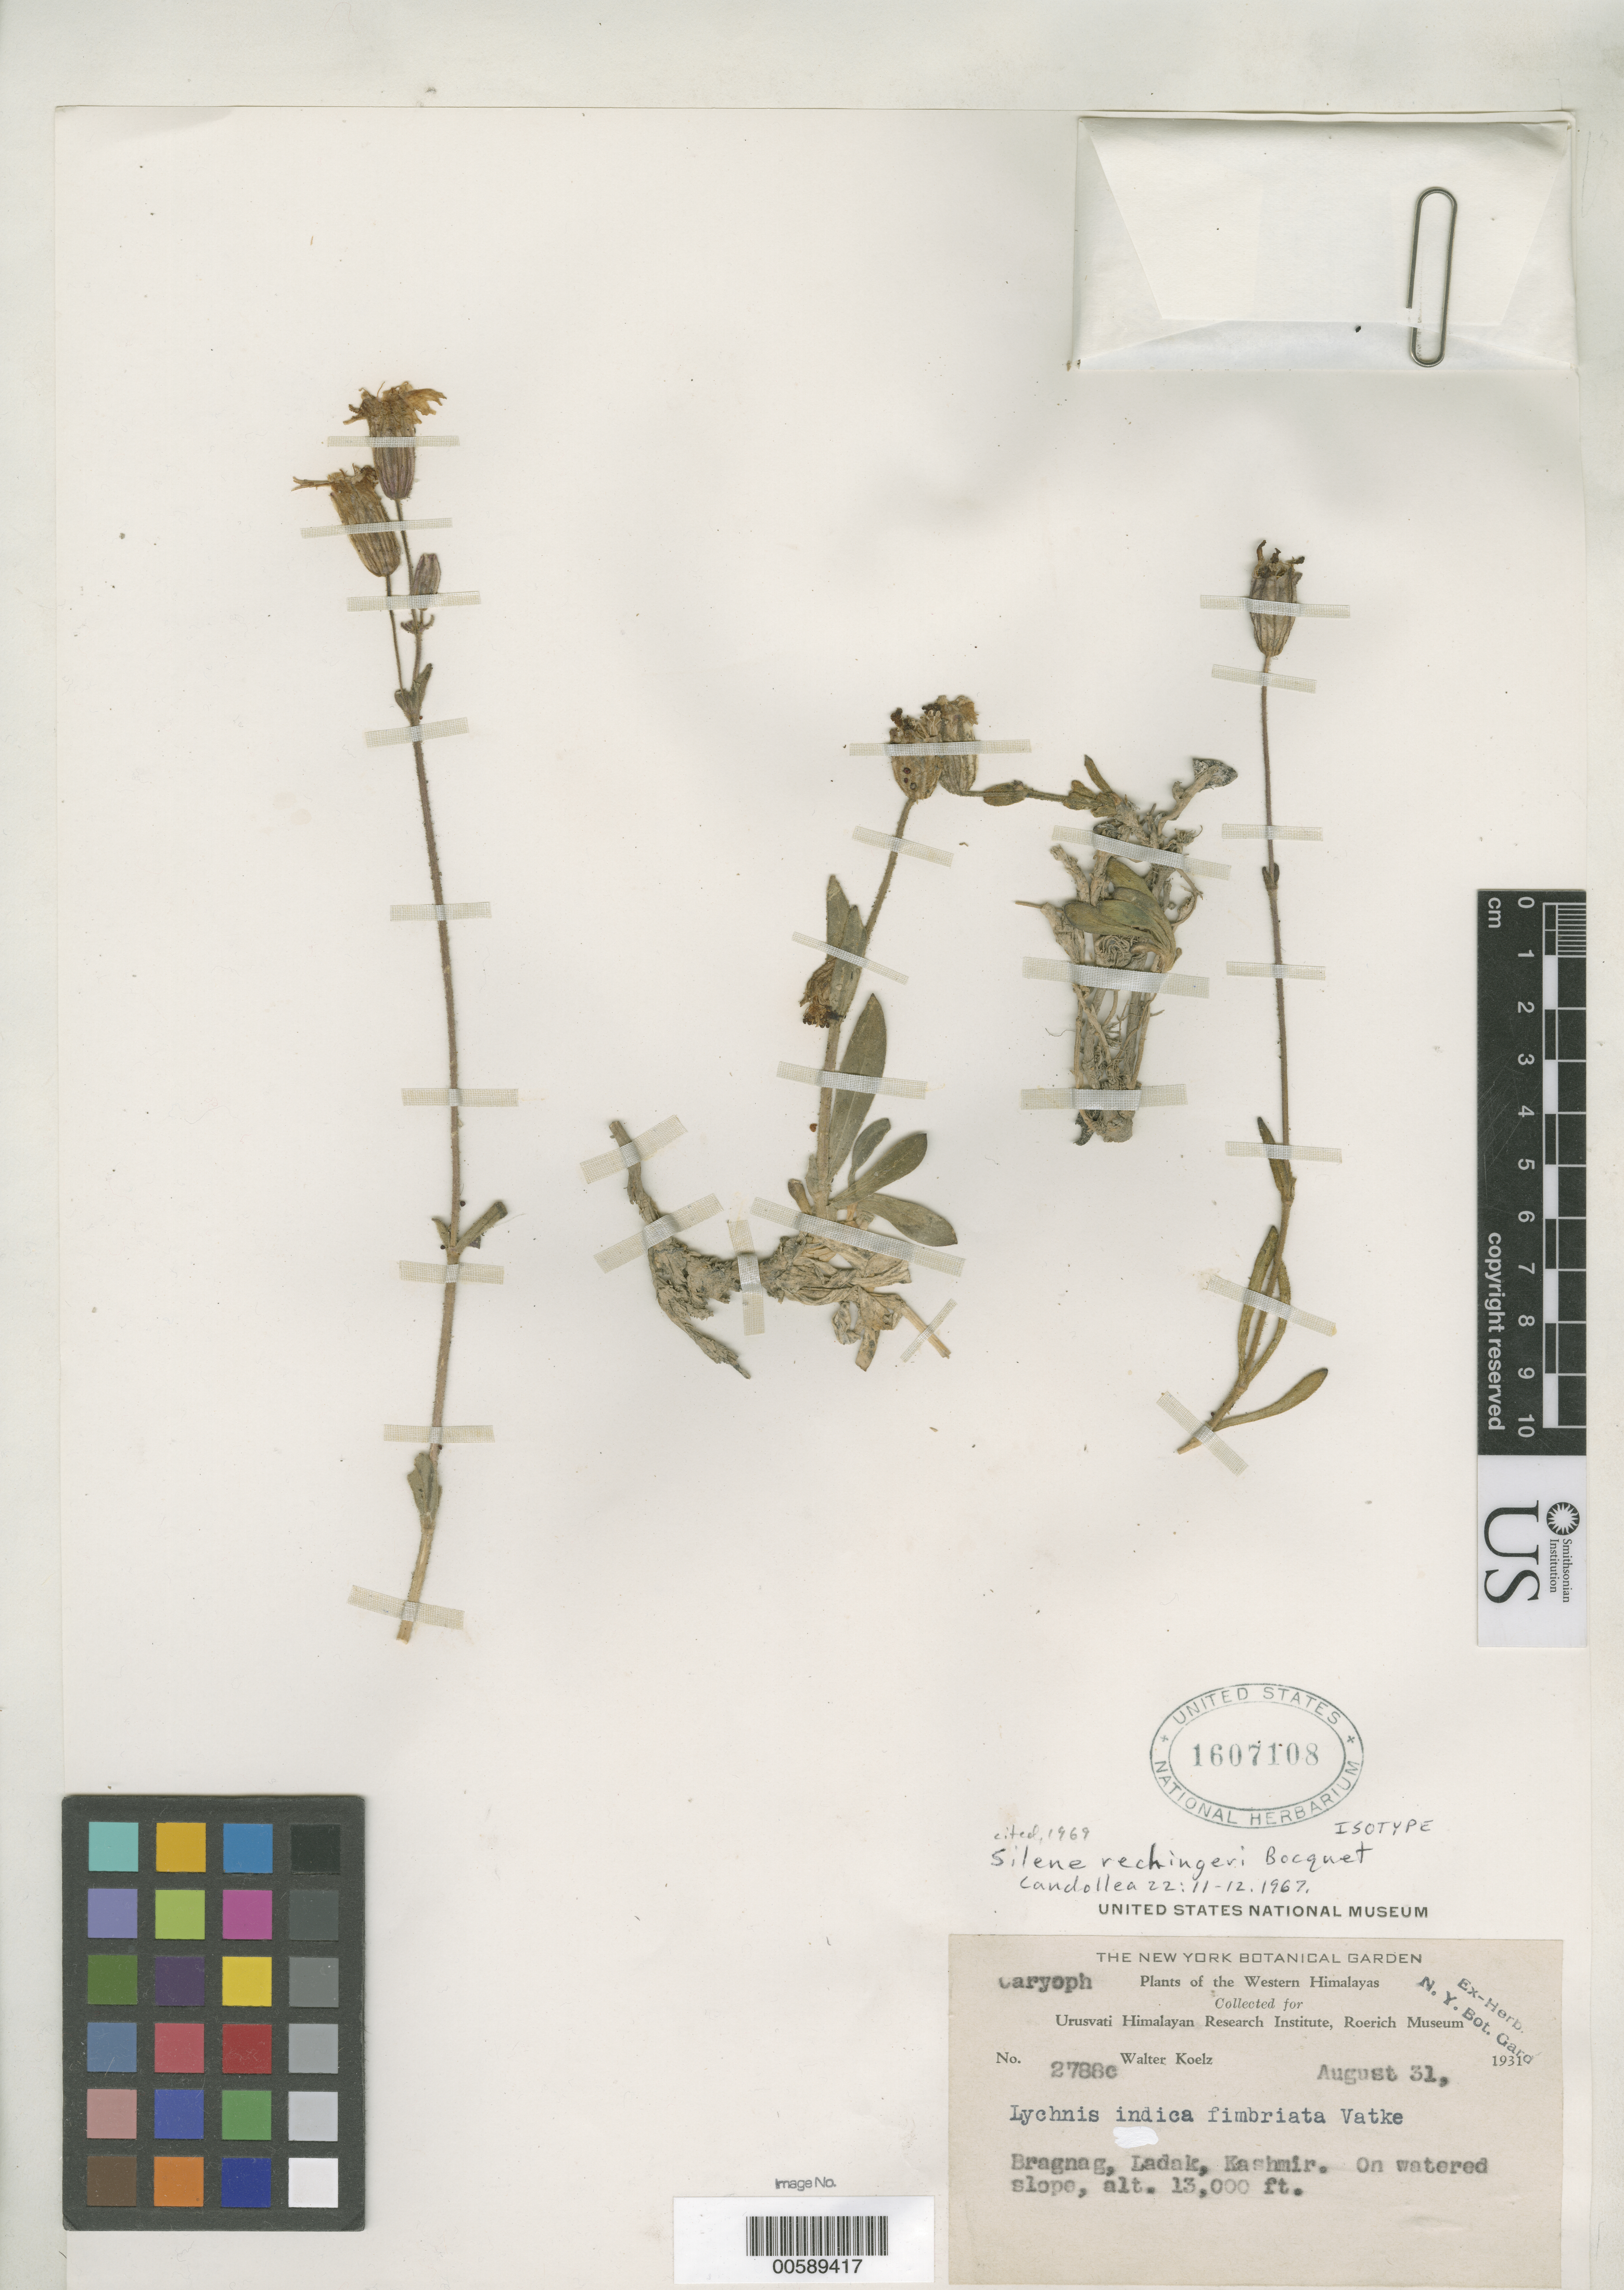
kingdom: Plantae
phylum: Tracheophyta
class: Magnoliopsida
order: Caryophyllales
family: Caryophyllaceae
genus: Silene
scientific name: Silene rechingeri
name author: Bocquet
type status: Isotype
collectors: W. N. Koelz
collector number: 2788c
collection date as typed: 31 Aug 1931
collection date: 1931-08-31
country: India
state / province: Ladakh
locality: Bragnag, Ladak. Kashmir.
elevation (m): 3962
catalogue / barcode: US 1607108